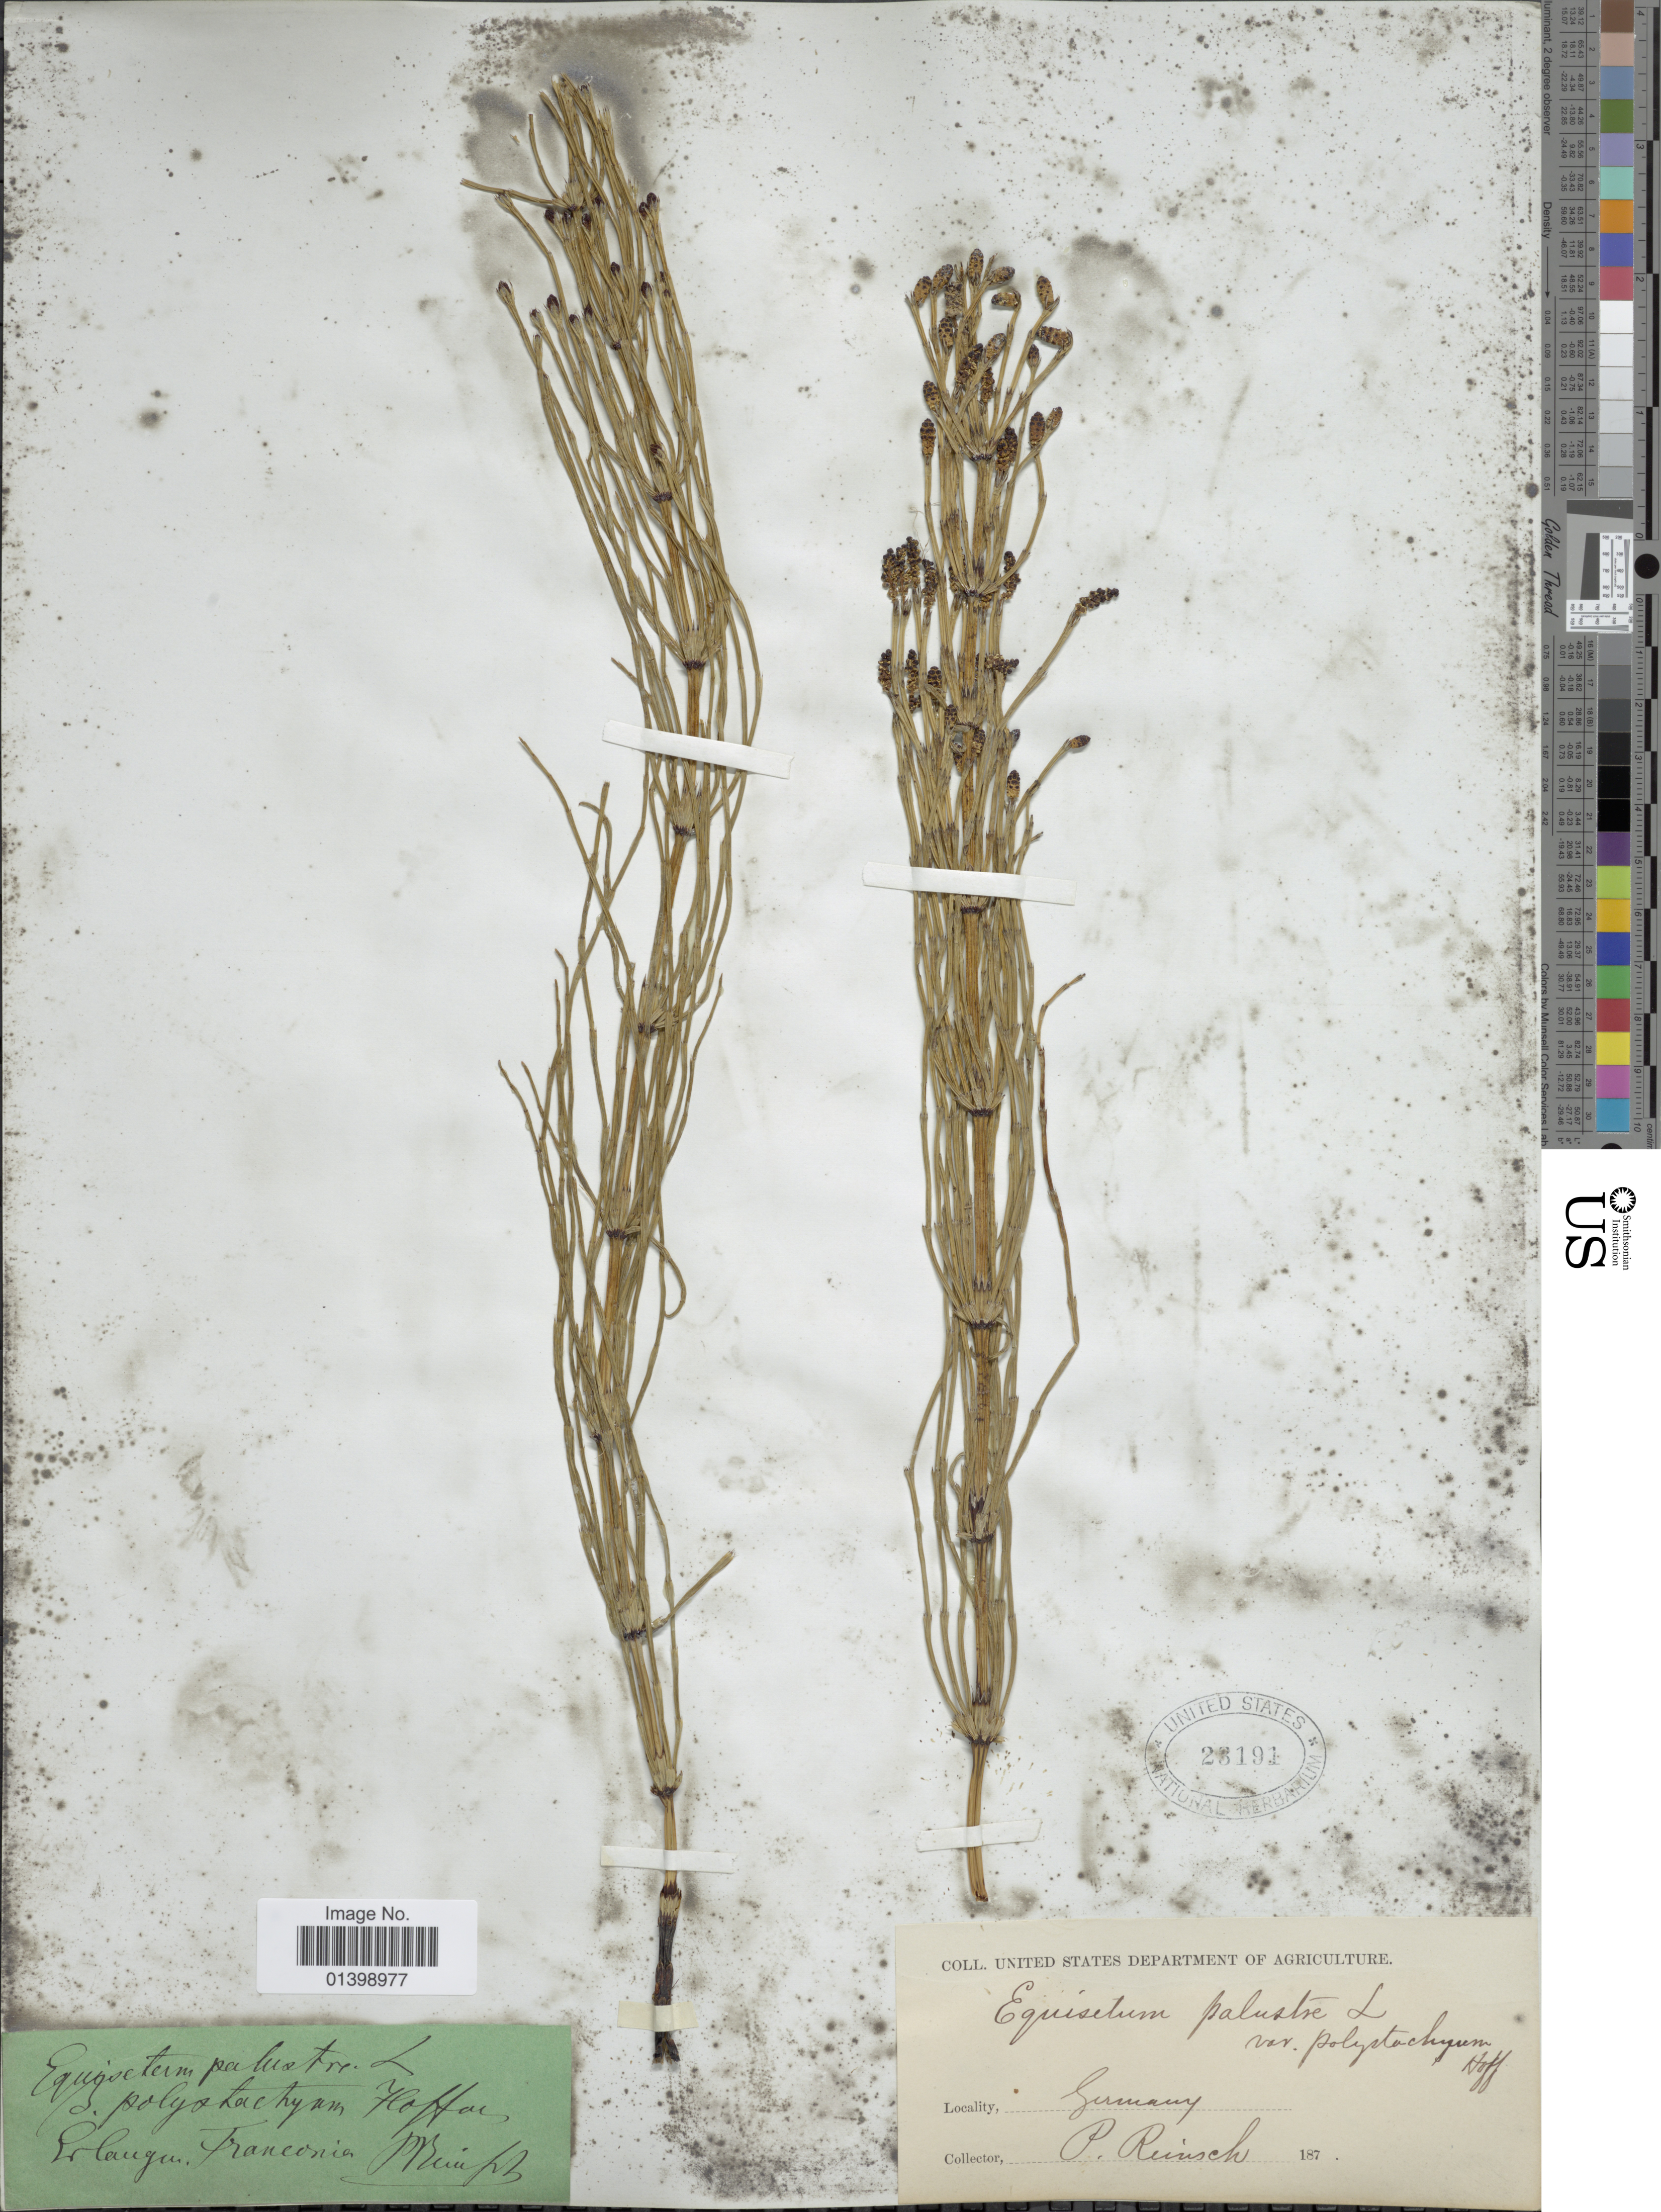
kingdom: Plantae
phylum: Tracheophyta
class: Polypodiopsida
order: Equisetales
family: Equisetaceae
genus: Equisetum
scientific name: Equisetum palustre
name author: L.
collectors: P.F. Reinsch (herbarium)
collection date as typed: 187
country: Germany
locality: Erlangen franconie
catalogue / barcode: US 23191